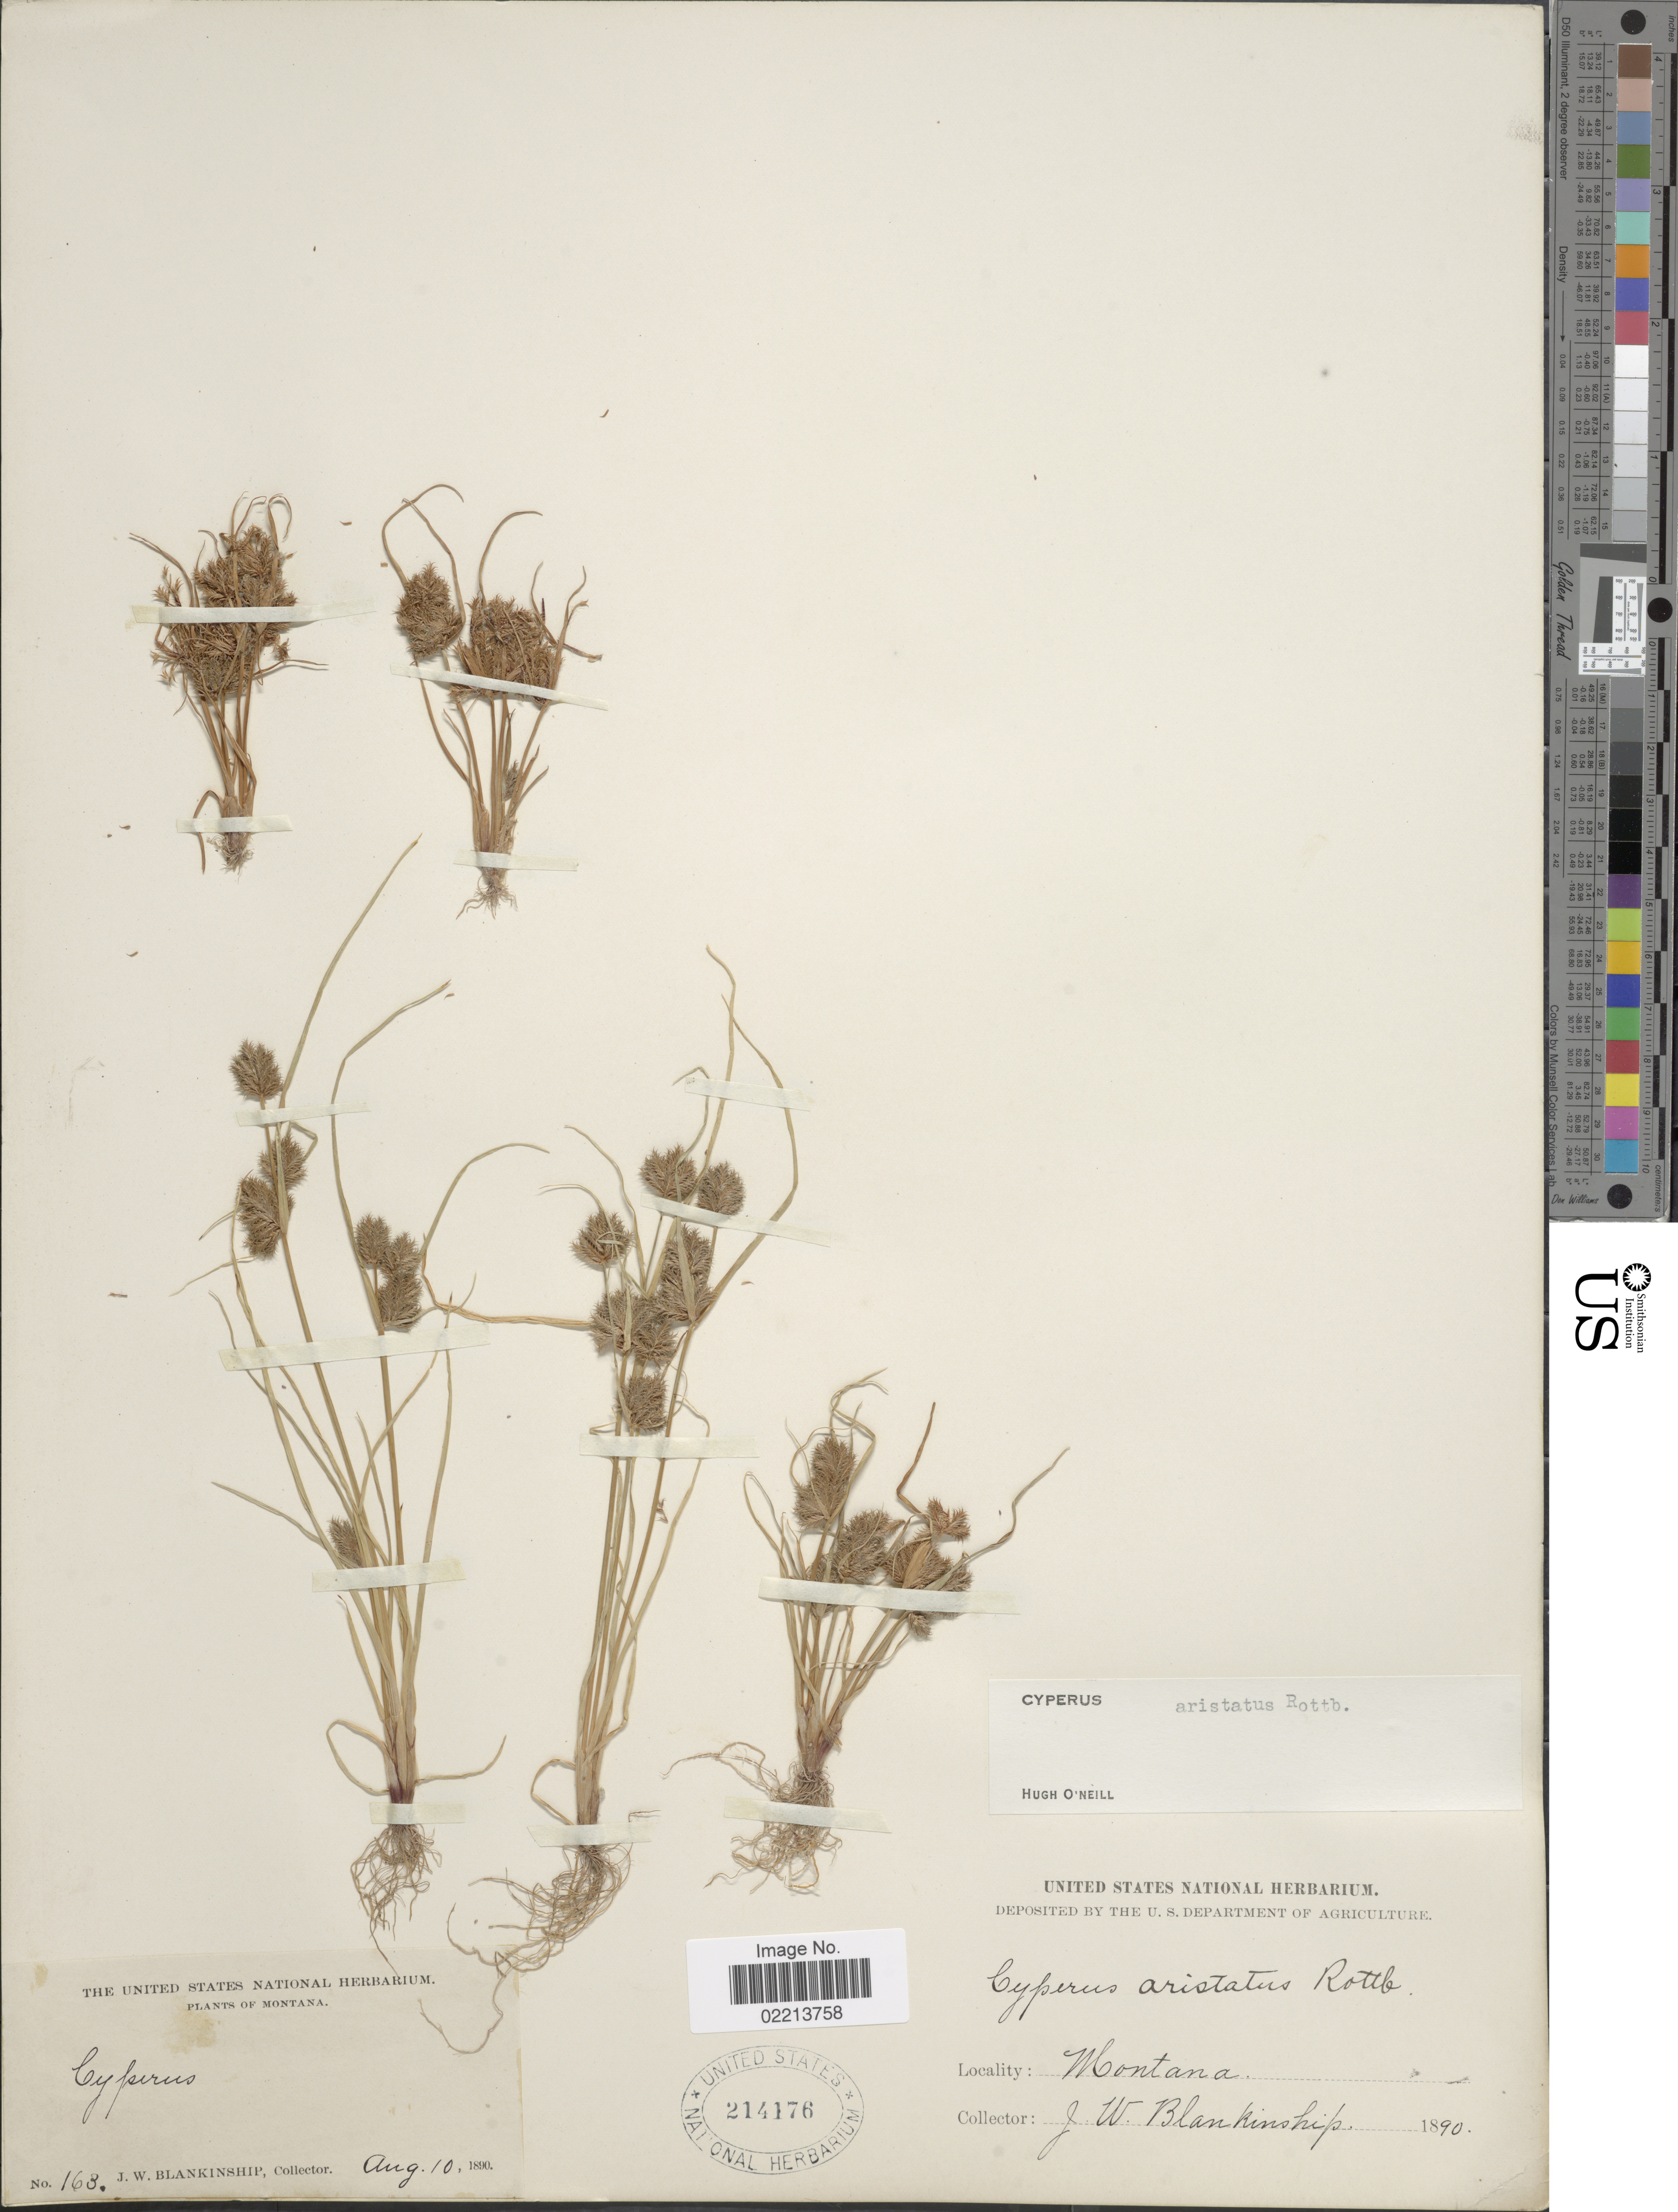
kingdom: Plantae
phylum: Tracheophyta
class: Liliopsida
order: Poales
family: Cyperaceae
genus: Cyperus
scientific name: Cyperus squarrosus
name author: L.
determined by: Strong, Mark T., (BOT), Smithsonian Institution - National Museum of Natural History (UNITED STATES)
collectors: J. W. Blankinship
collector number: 163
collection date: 1890-08-10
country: United States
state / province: Montana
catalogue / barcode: US 214176